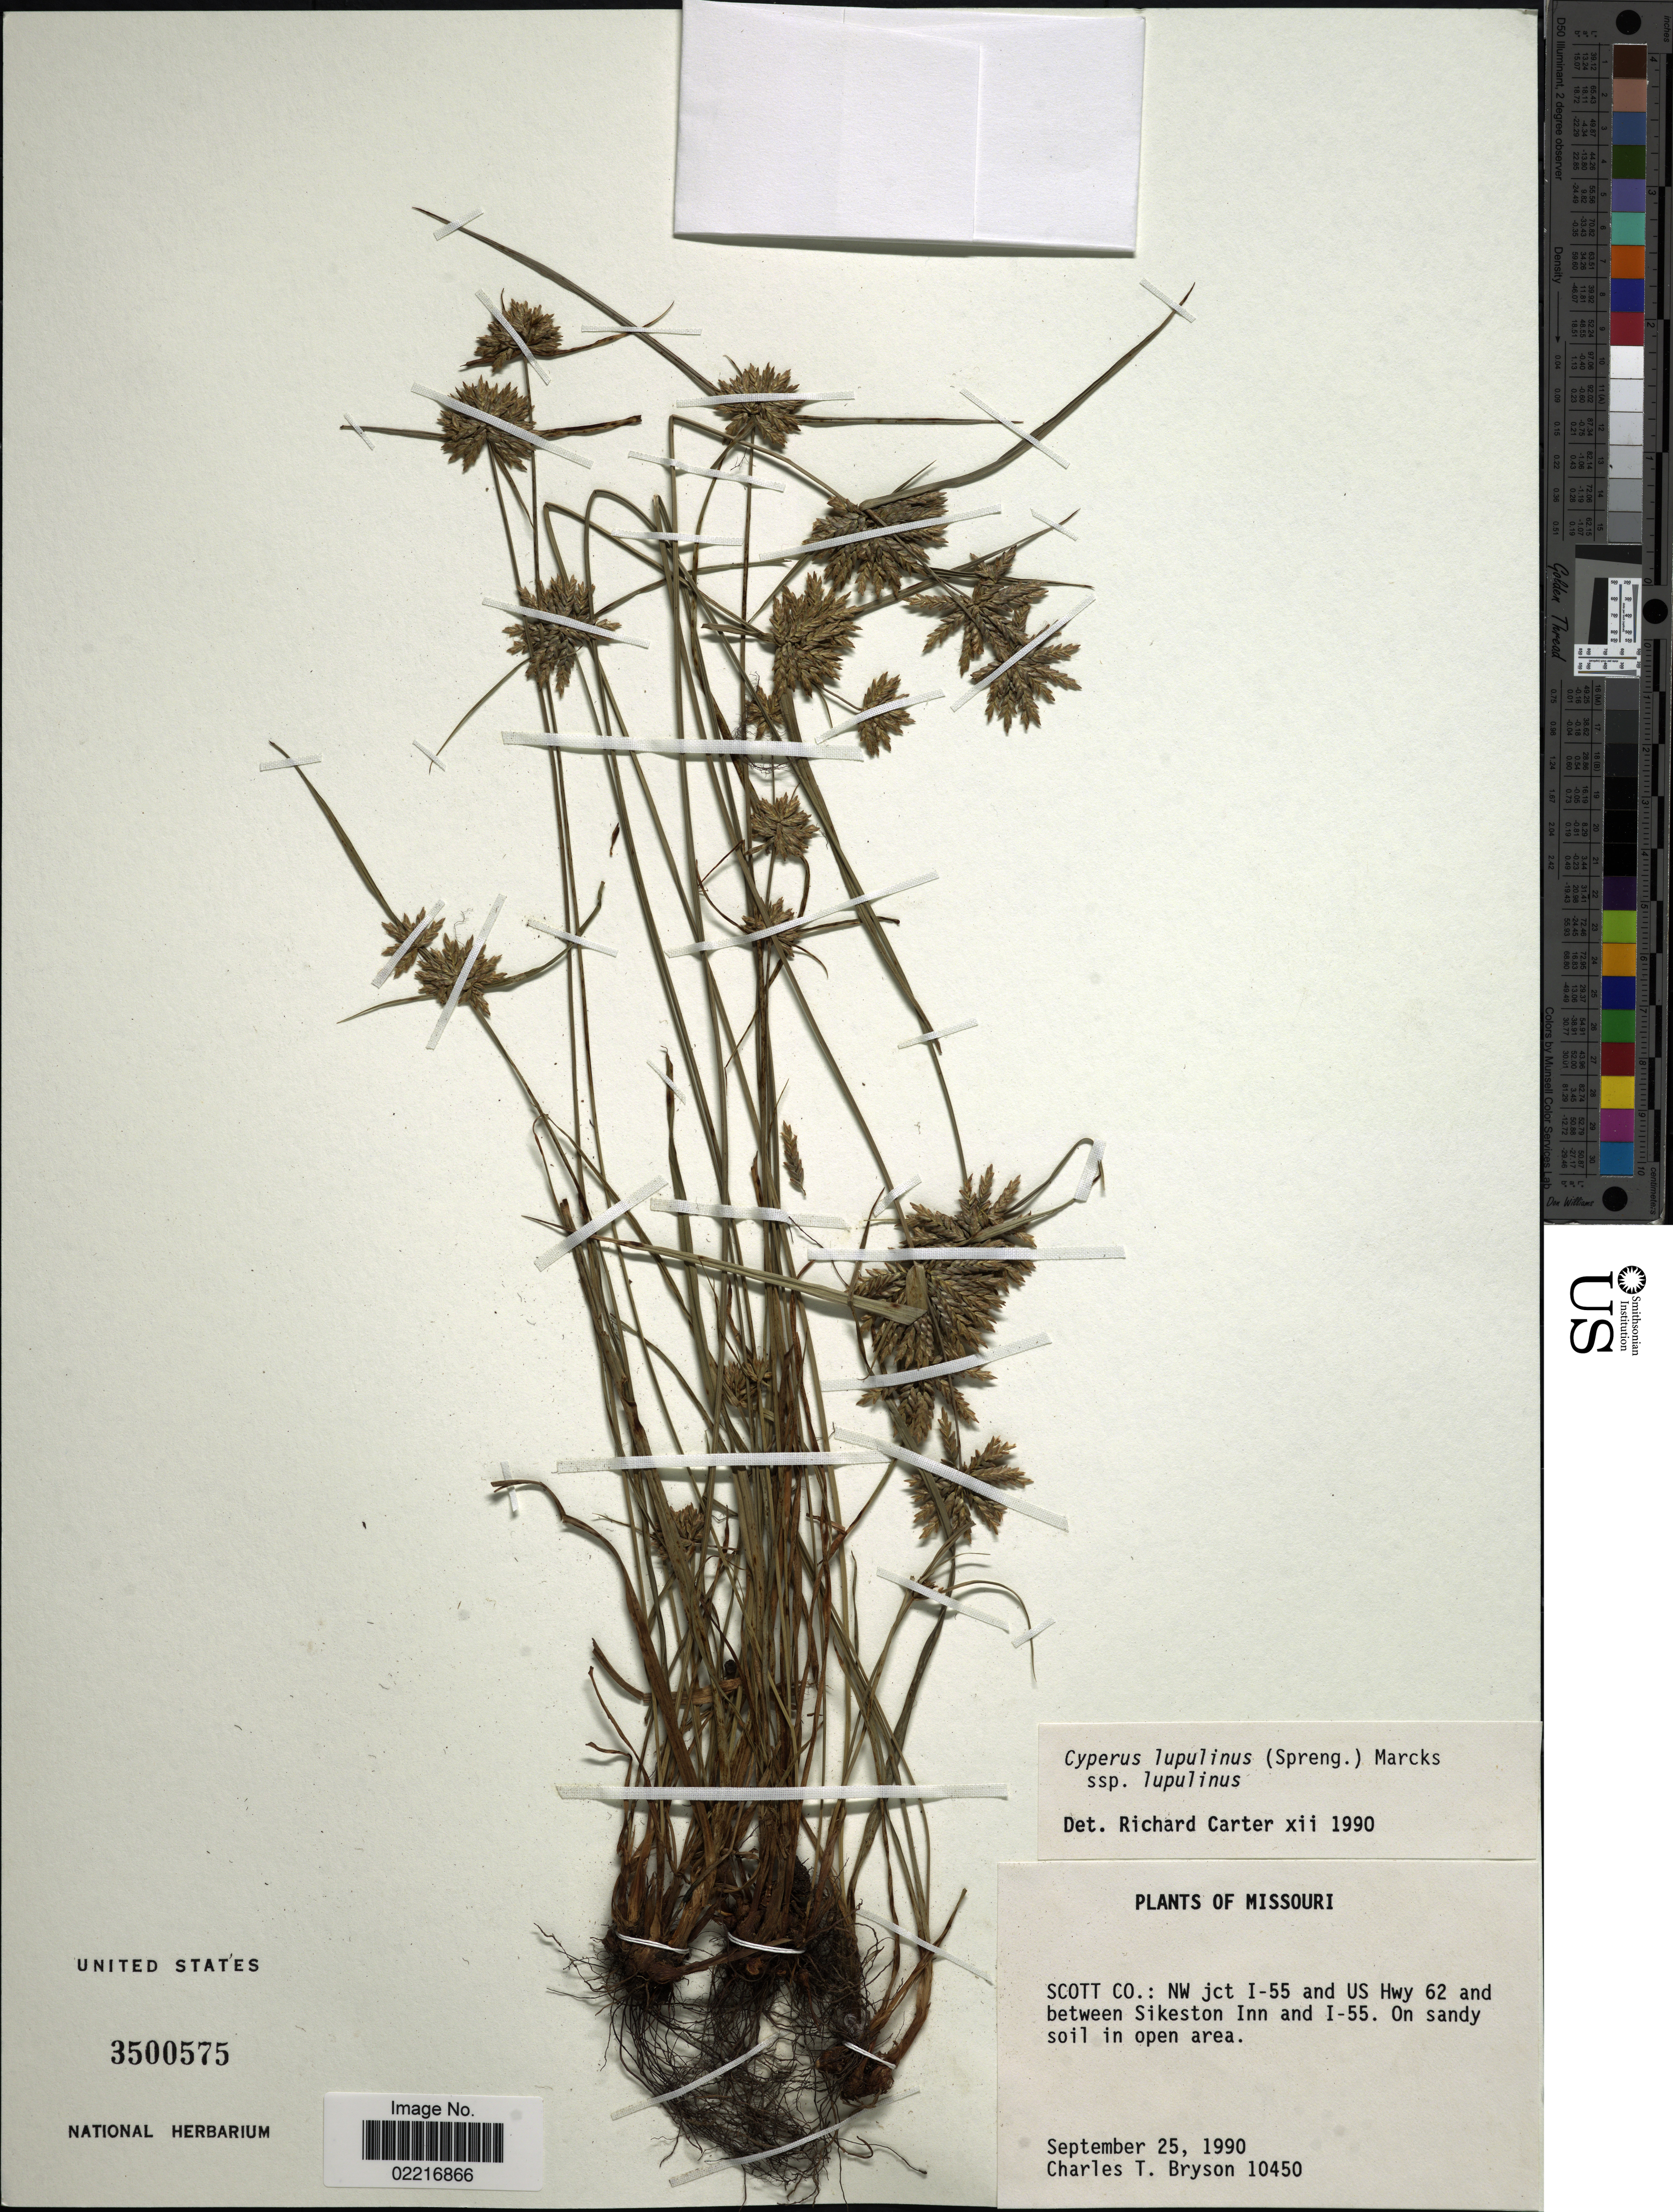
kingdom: Plantae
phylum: Tracheophyta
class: Liliopsida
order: Poales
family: Cyperaceae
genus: Cyperus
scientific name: Cyperus lupulinus subsp. lupulinus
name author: (Spreng.) Marcks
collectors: C. Bryson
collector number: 10450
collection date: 1990-09-25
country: United States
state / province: Missouri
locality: Scott Co.: NW jct I-55 and US Hwy 62 and between Sikeston Inn and I-55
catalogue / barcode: US 3500575